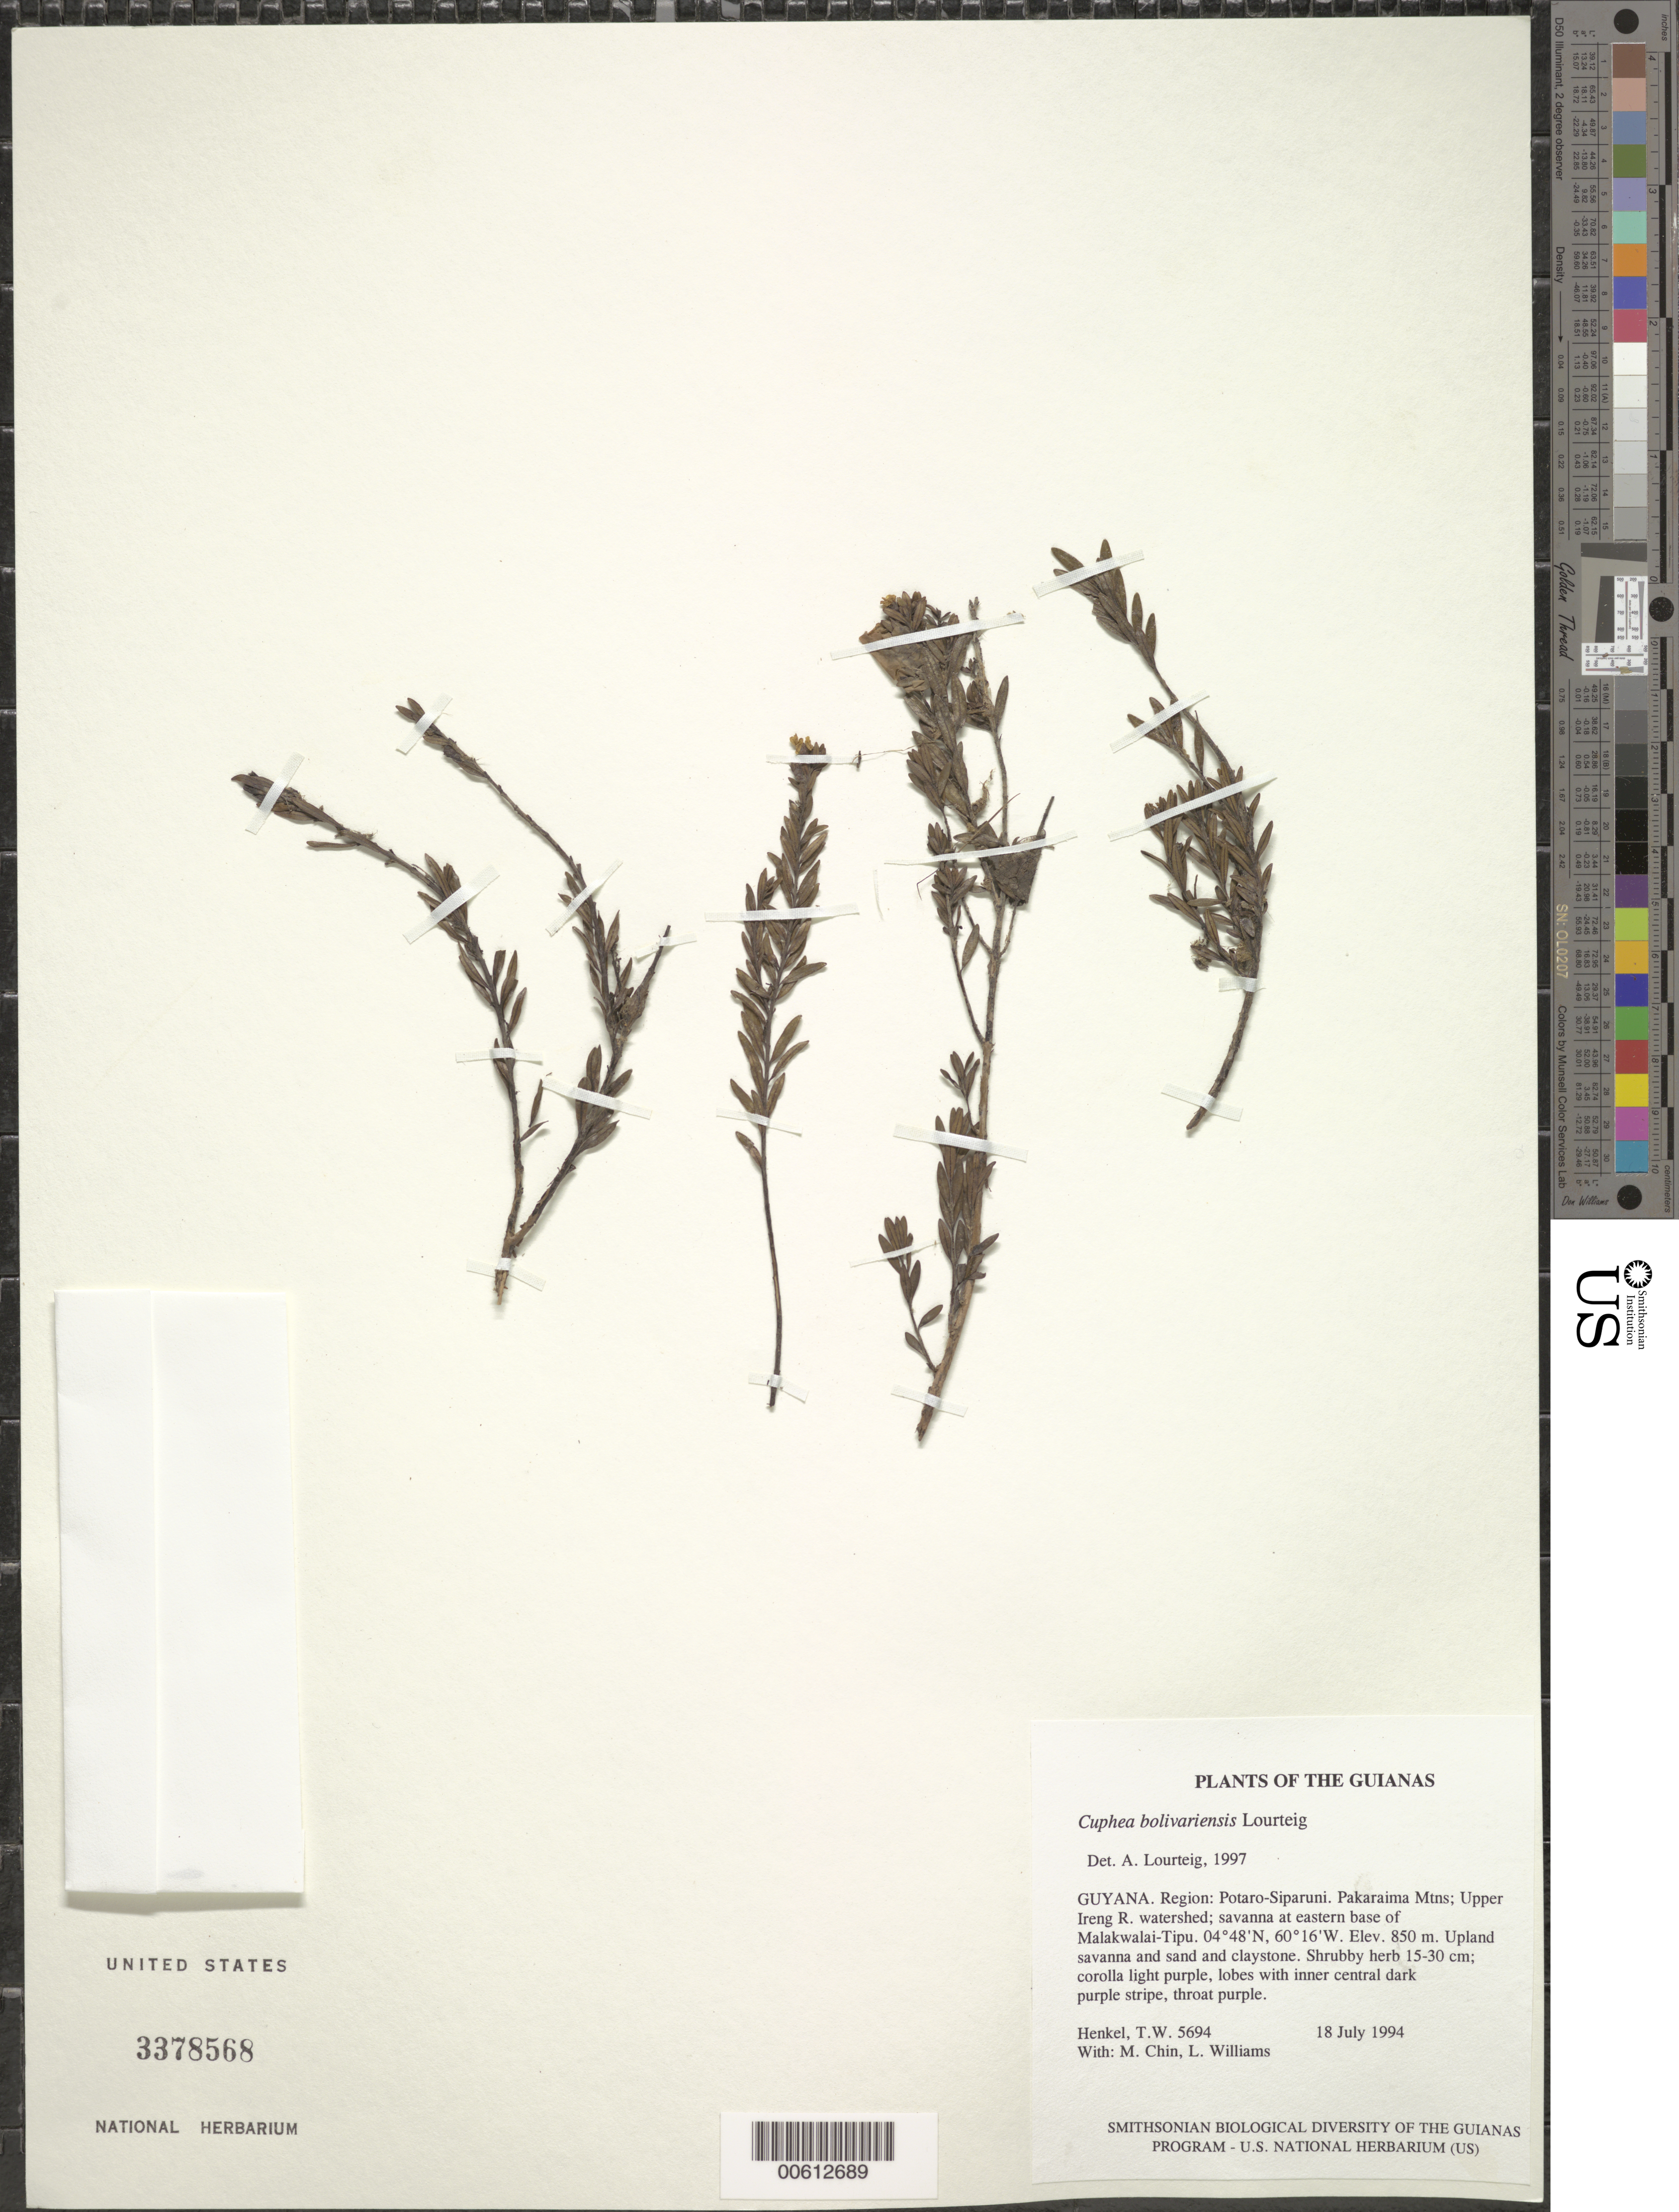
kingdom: Plantae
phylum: Tracheophyta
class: Magnoliopsida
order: Myrtales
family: Lythraceae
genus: Cuphea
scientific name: Cuphea bolivariensis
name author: Lourteig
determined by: Lourteig, A.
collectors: T. Henkel, M. Chin & L. Williams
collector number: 5694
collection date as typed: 18 July 1994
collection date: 1994-07-18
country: Guyana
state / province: Potaro-Siparuni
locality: Pakaraima Mtns; Upper Ireng R. watershed; savanna at eastern base of Malakwalai-Tipu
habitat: Upland savanna and sand and claystone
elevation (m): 850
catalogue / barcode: US 3378568